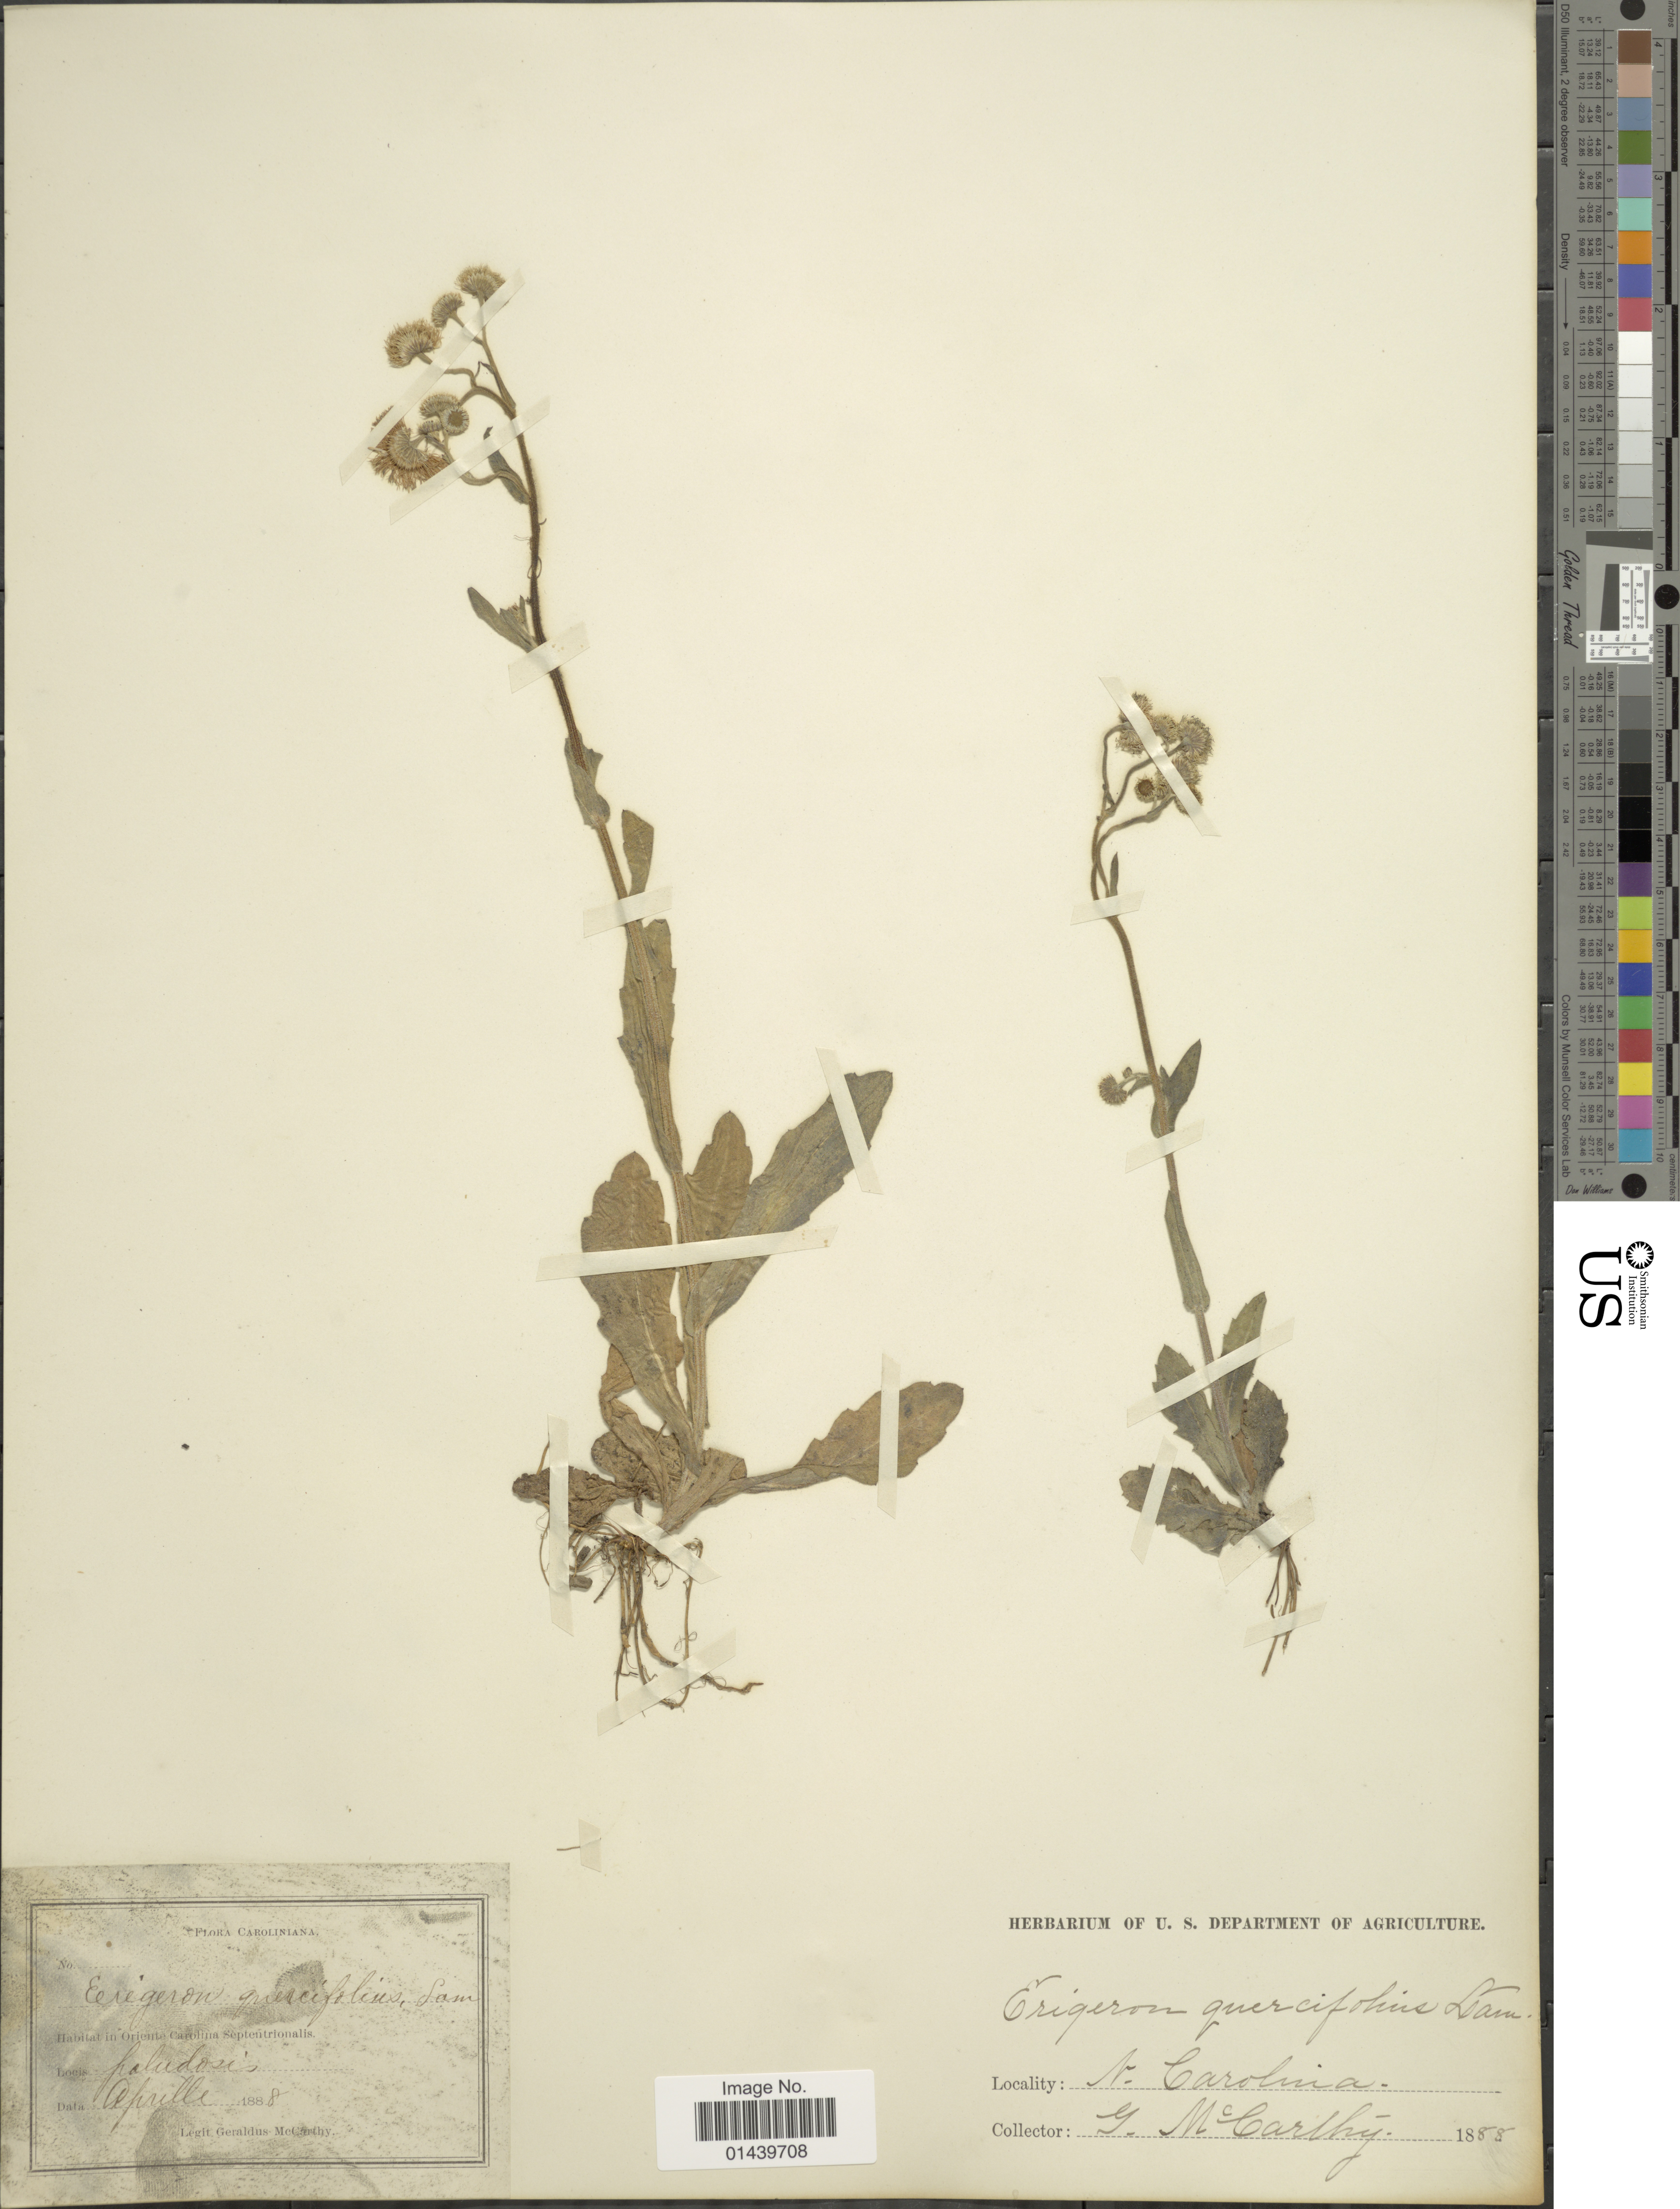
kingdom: Plantae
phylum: Tracheophyta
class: Magnoliopsida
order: Asterales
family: Asteraceae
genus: Erigeron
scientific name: Erigeron quercifolius Lam.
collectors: M. McCarthy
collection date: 1888-04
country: United States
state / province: North Carolina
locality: Caroliana. Oriente Carolina Septentrionalis. N. Carolina. Locis paludosis.